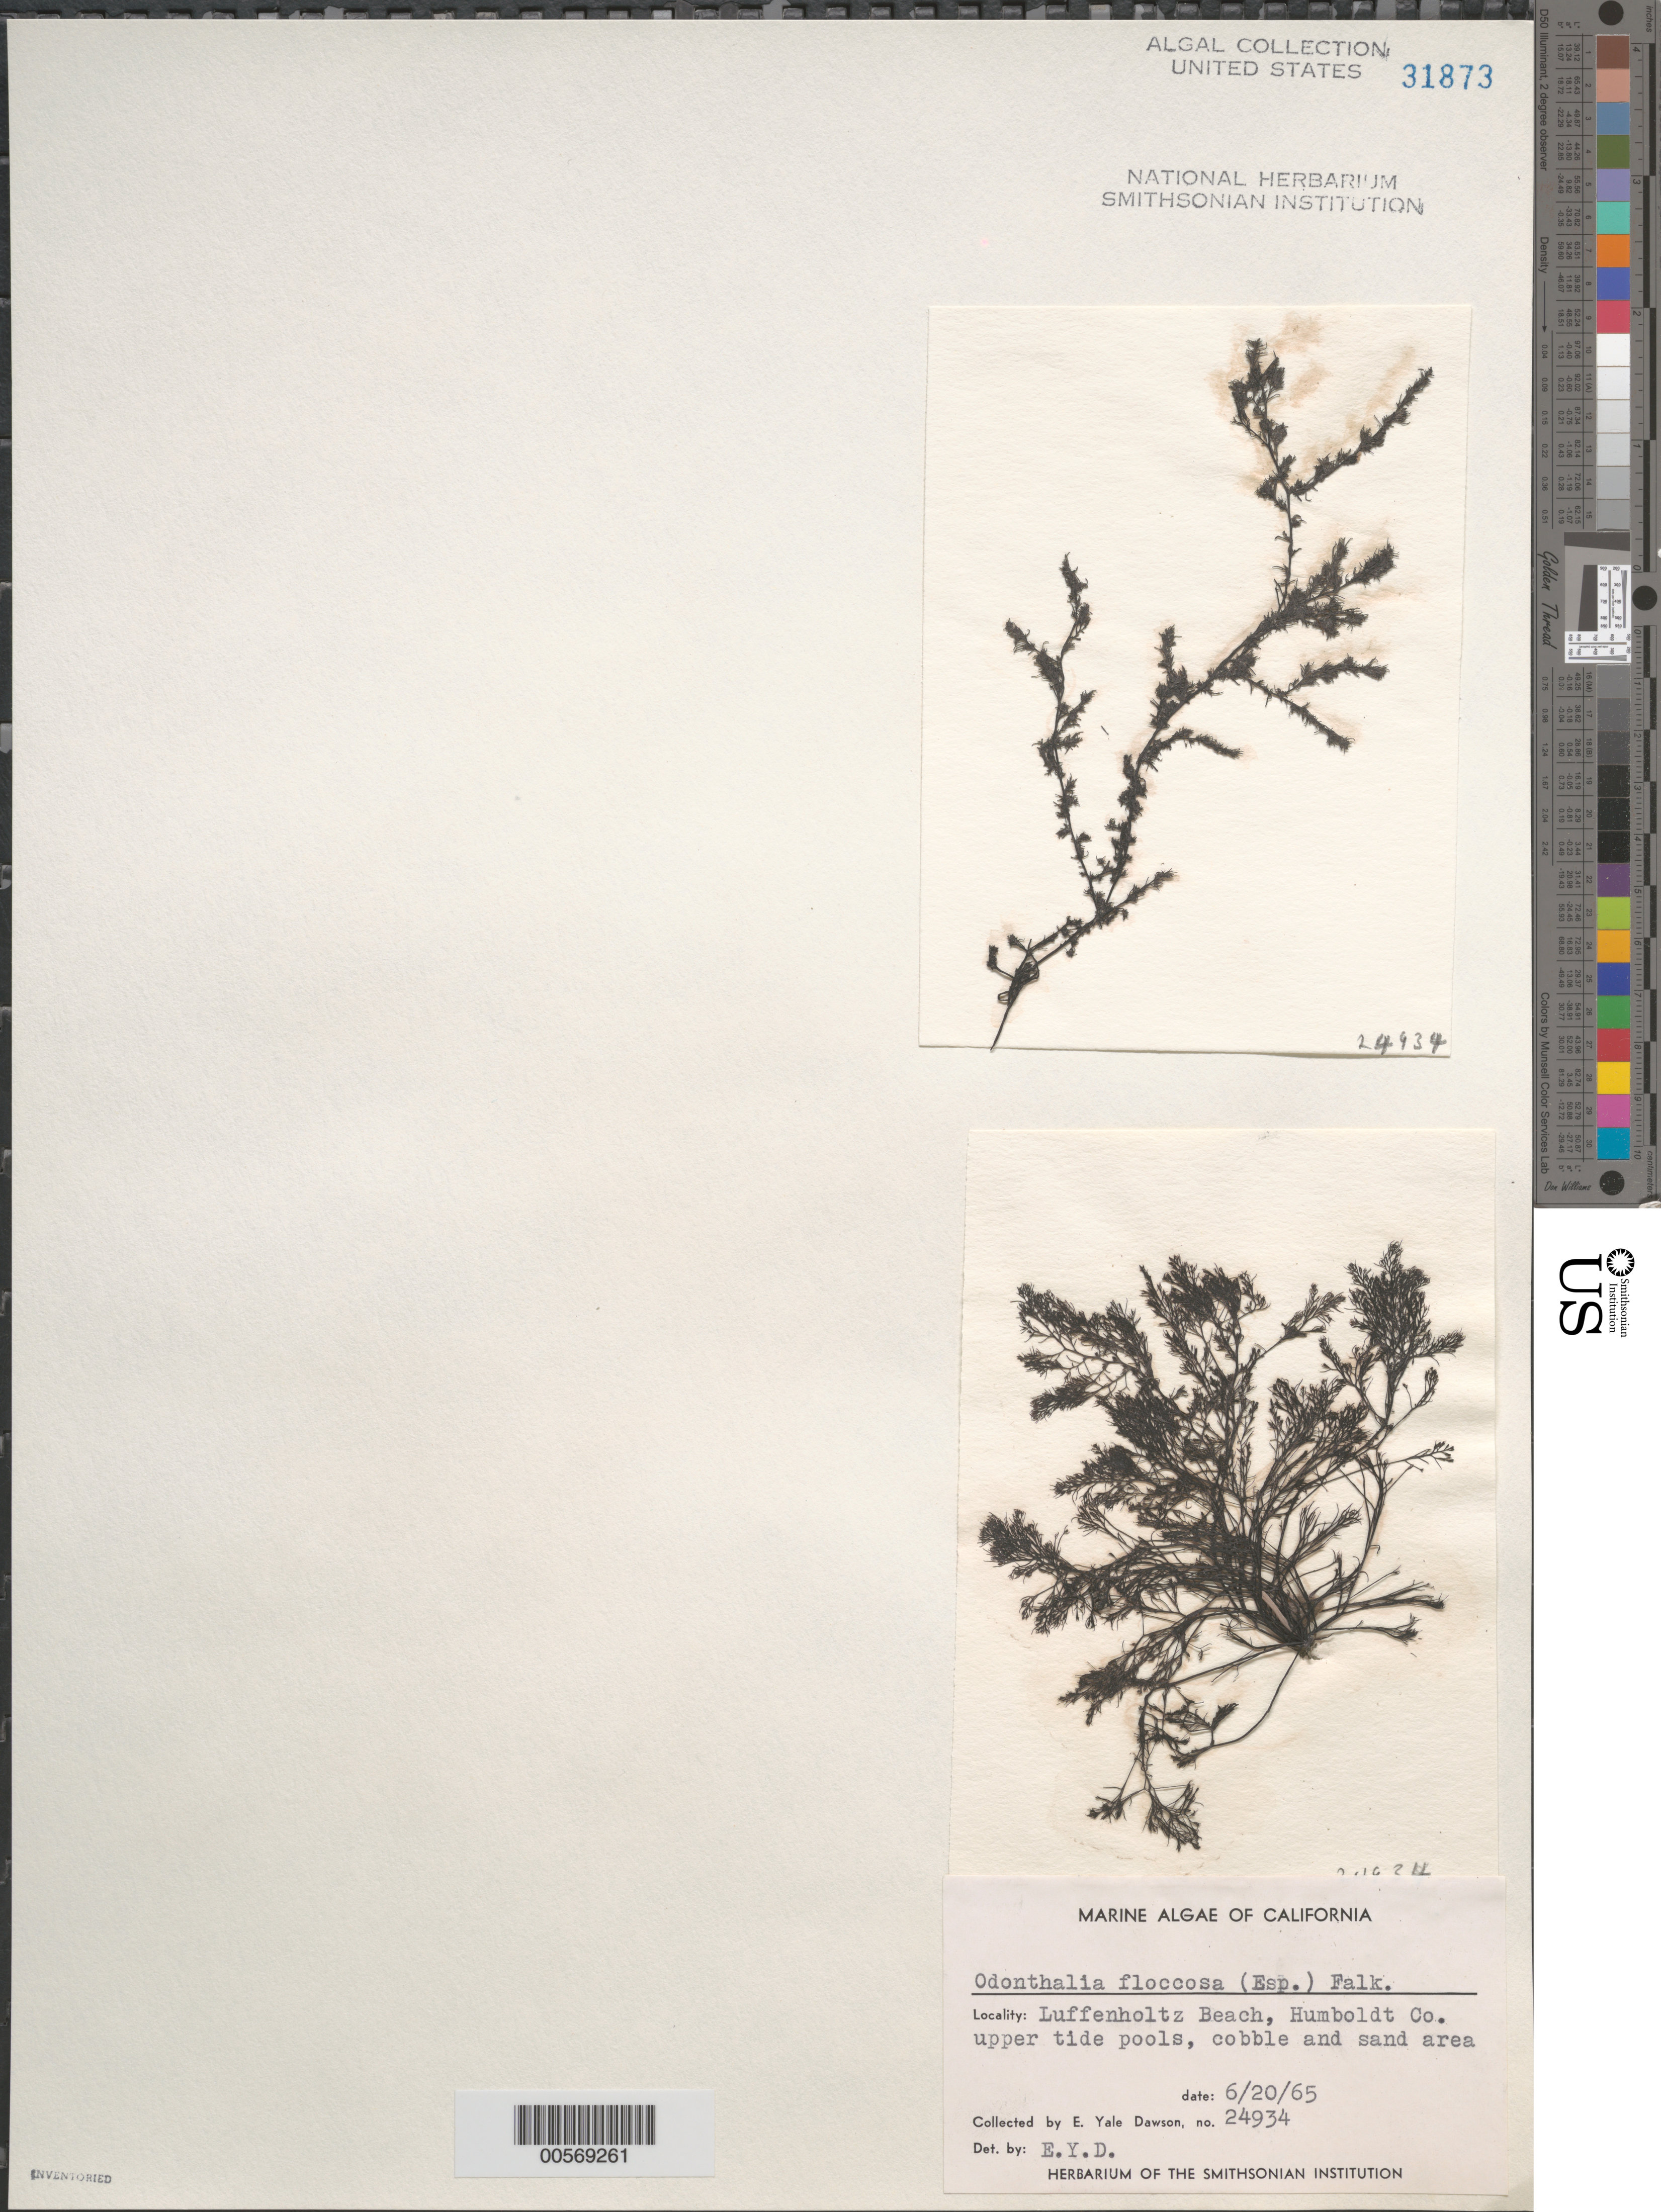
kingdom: Plantae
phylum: Rhodophyta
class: Florideophyceae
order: Ceramiales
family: Rhodomelaceae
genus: Odonthalia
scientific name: Odonthalia floccosa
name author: (Esper) Falkenb.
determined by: Dawson, E. Y.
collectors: E. Y. Dawson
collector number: EYD 24934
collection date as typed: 20 Jun 1965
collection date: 1965-06-20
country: United States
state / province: California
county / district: Humboldt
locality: Luffenholtz Beach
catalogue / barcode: US 31873